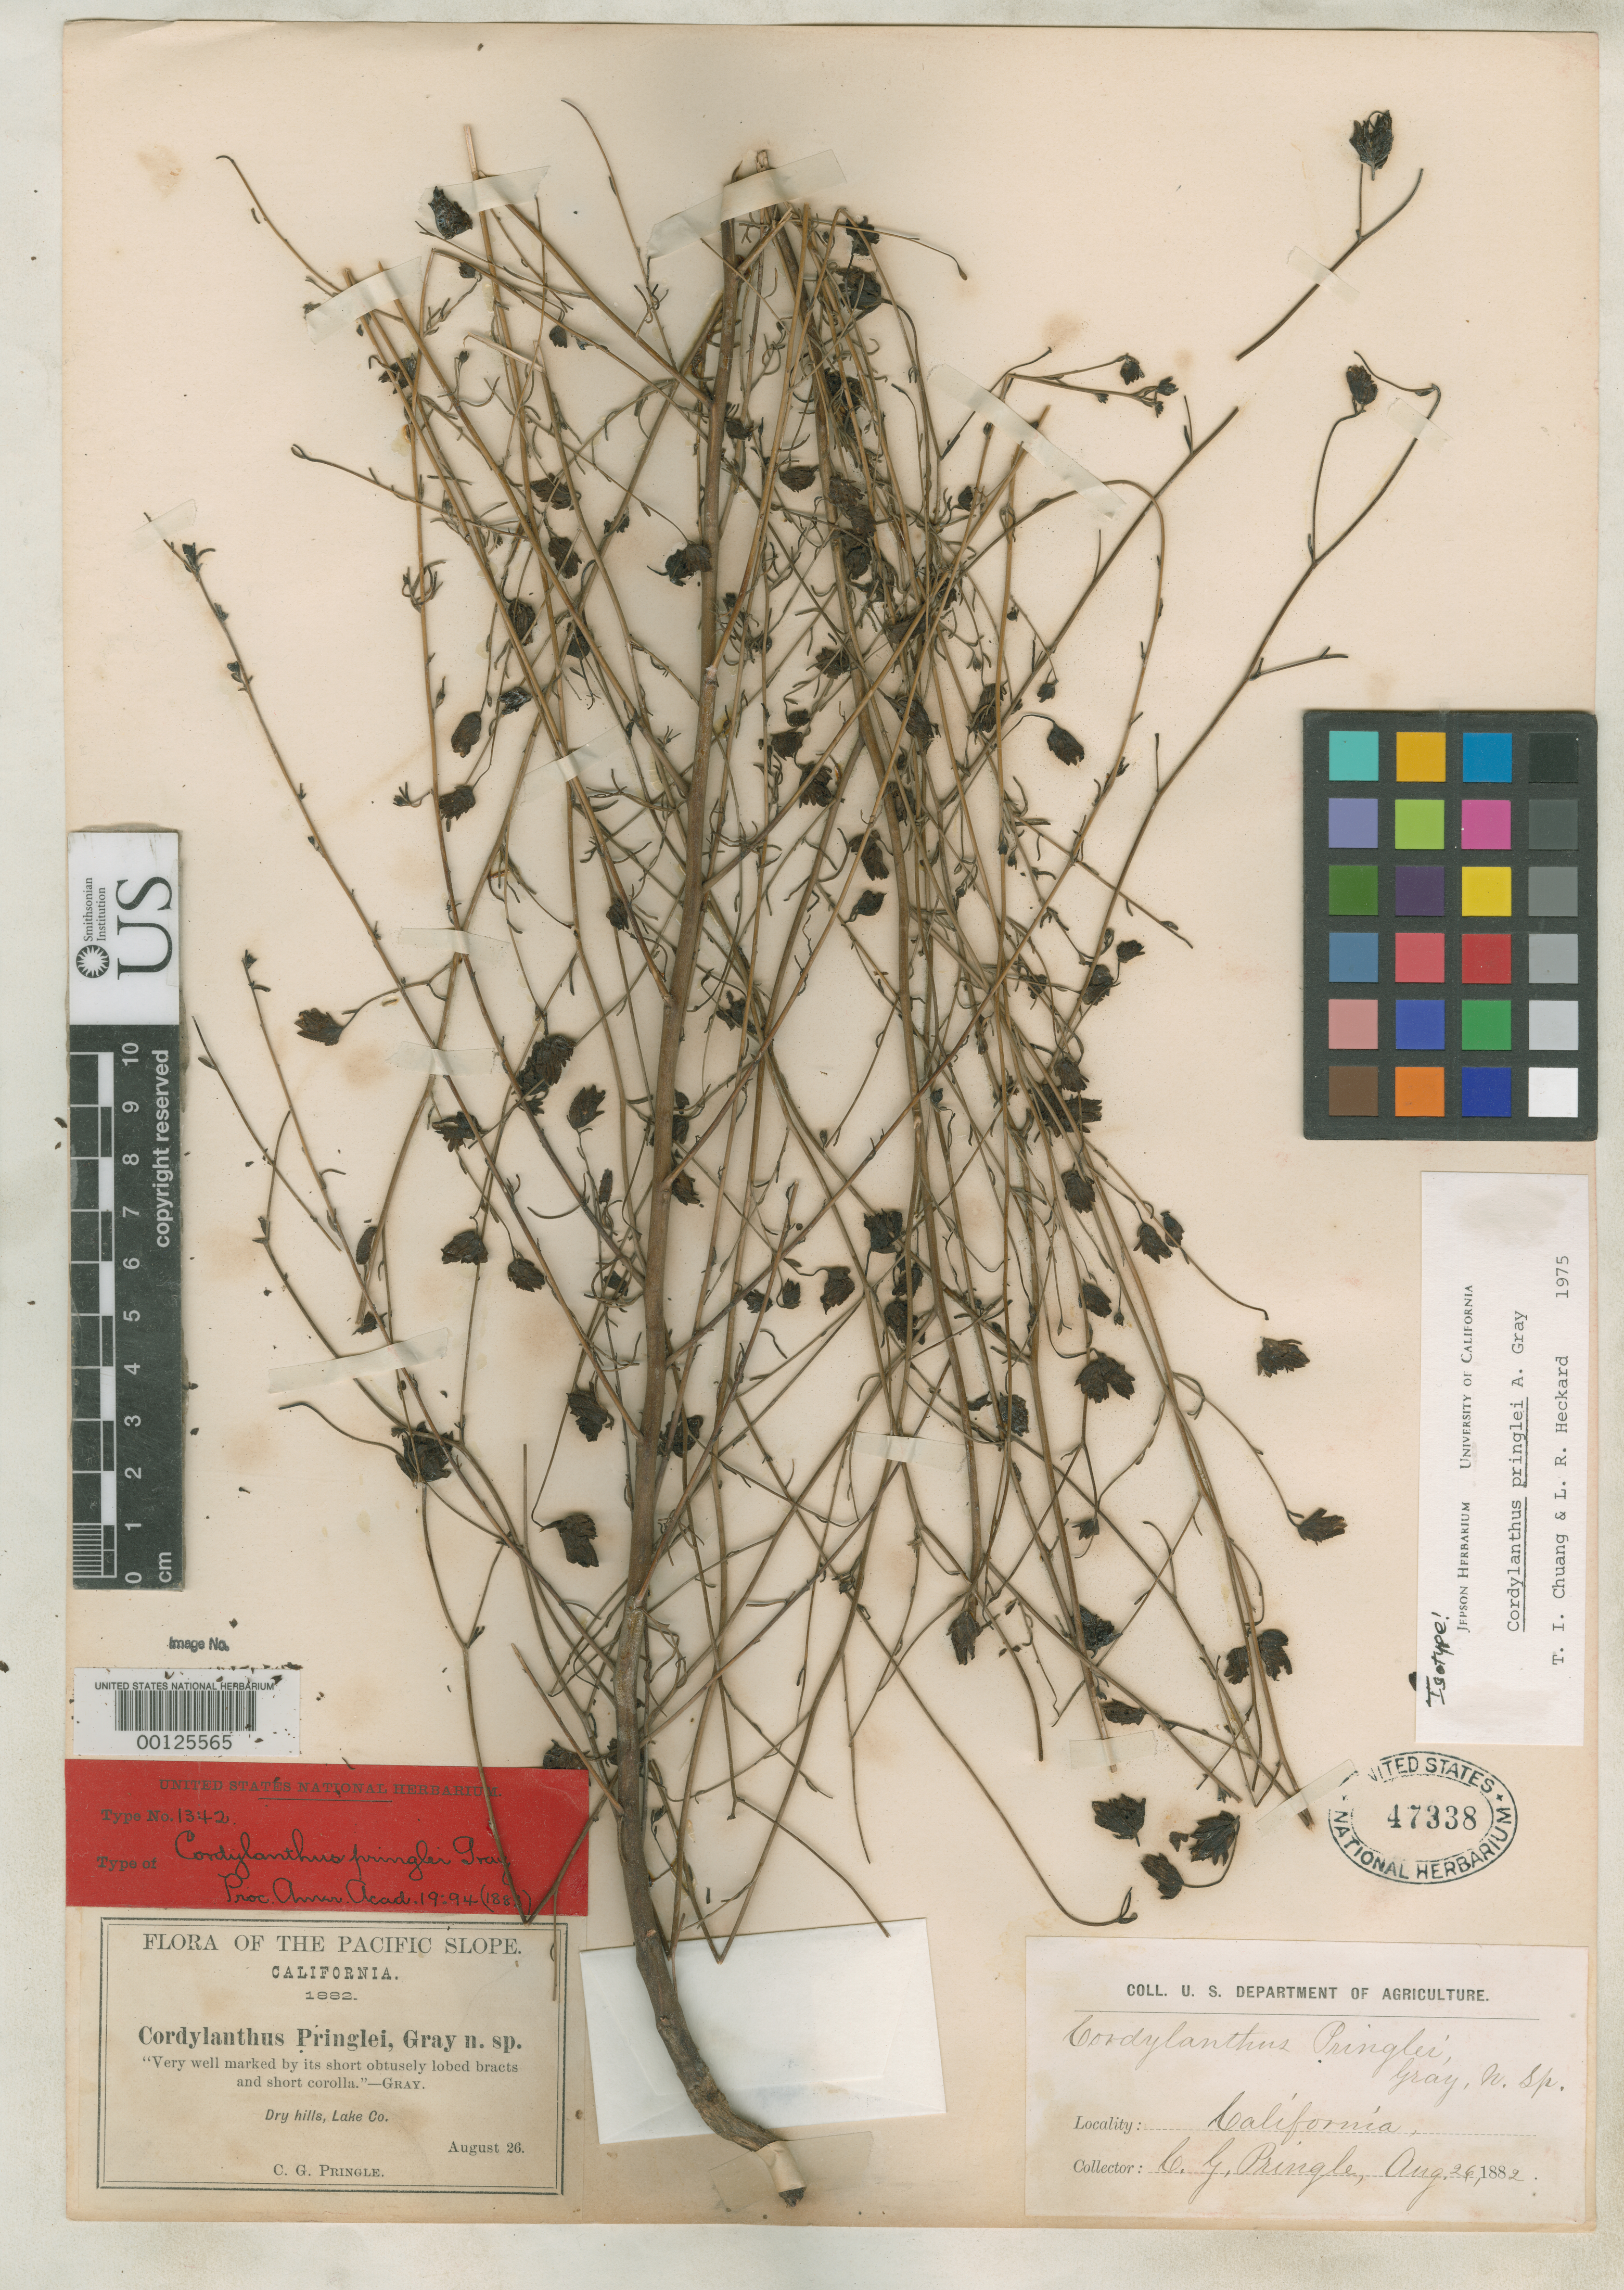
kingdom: Plantae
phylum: Tracheophyta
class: Magnoliopsida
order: Lamiales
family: Orobanchaceae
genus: Cordylanthus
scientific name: Cordylanthus pringlei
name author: A. Gray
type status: Isotype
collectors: C. G. Pringle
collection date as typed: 26 Aug 1882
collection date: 1882-08-26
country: United States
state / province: California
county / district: Lake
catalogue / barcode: US 47338